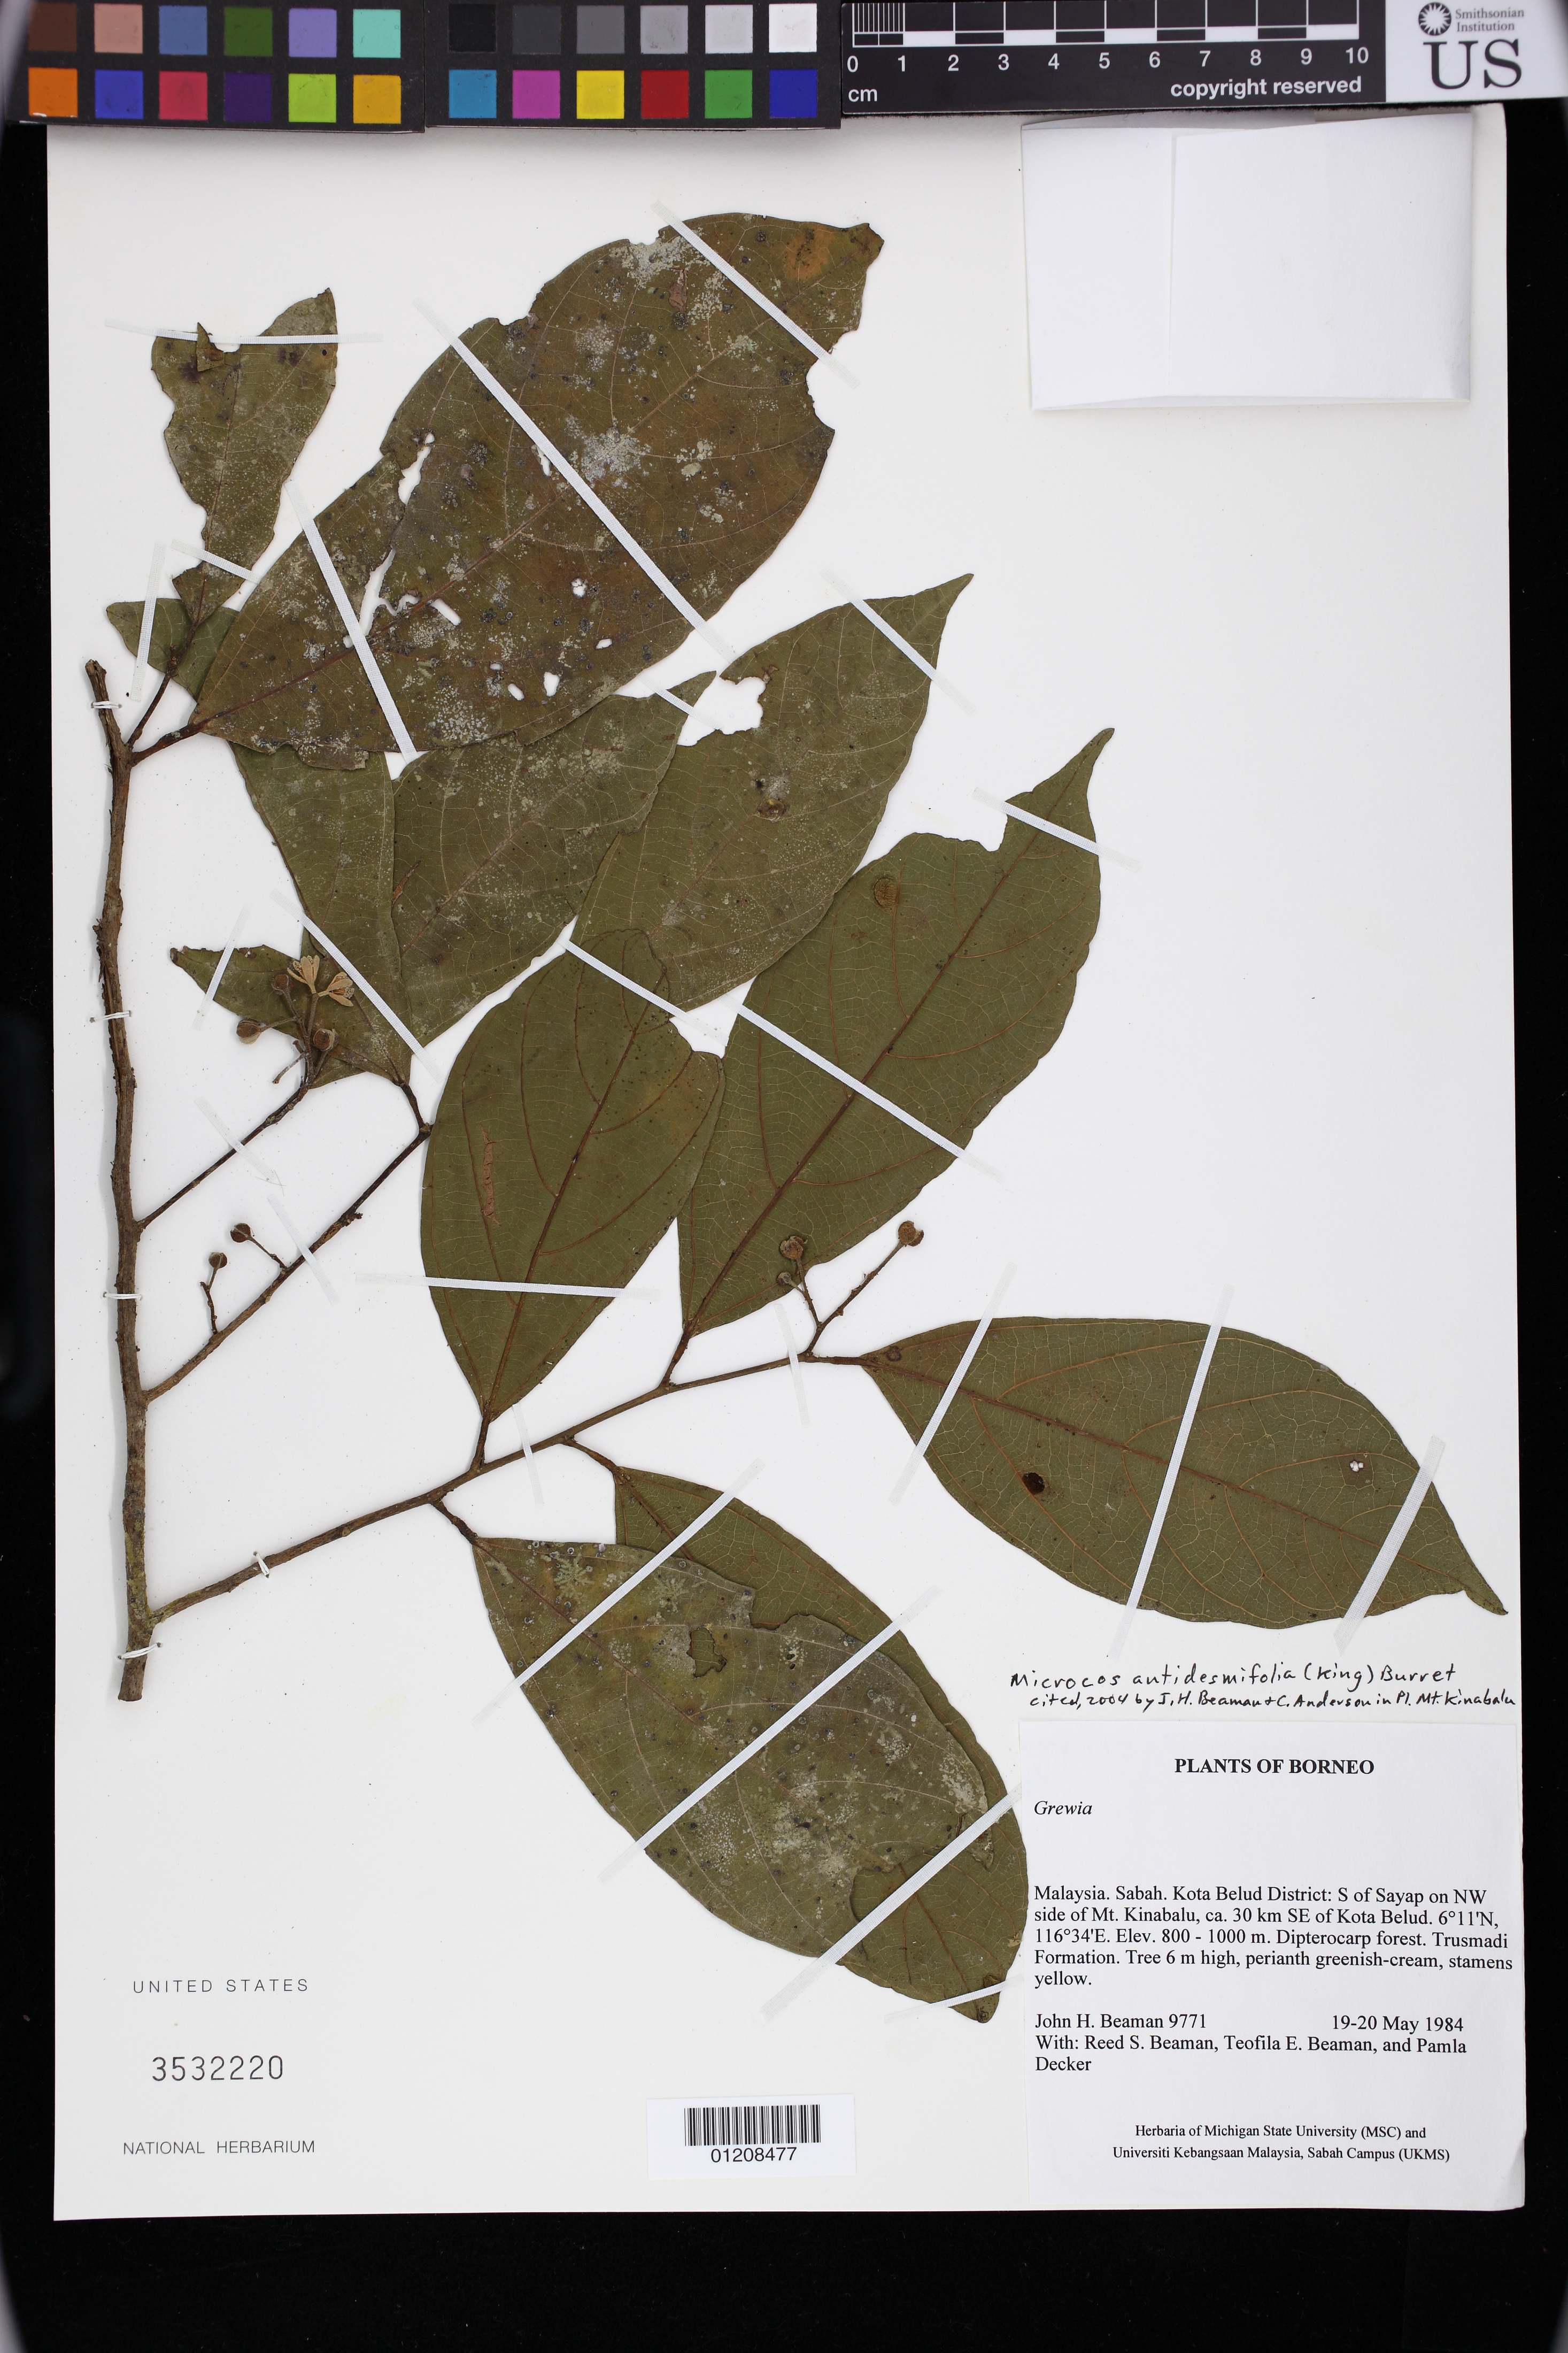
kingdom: Plantae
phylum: Tracheophyta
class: Magnoliopsida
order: Malvales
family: Malvaceae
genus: Grewia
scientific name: Grewia antidesmifolia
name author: King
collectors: J. H. Beaman, T. E. Beaman, P. Decker & R. S. Beaman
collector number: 9771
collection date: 1984-05-19/1984-05-20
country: Malaysia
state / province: Sabah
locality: S of Sayap on NW side of Mt. Kinabalu, ca 30 km SE of Kota Belud. Dipterocarp forest.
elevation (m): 800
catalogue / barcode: US 3532220